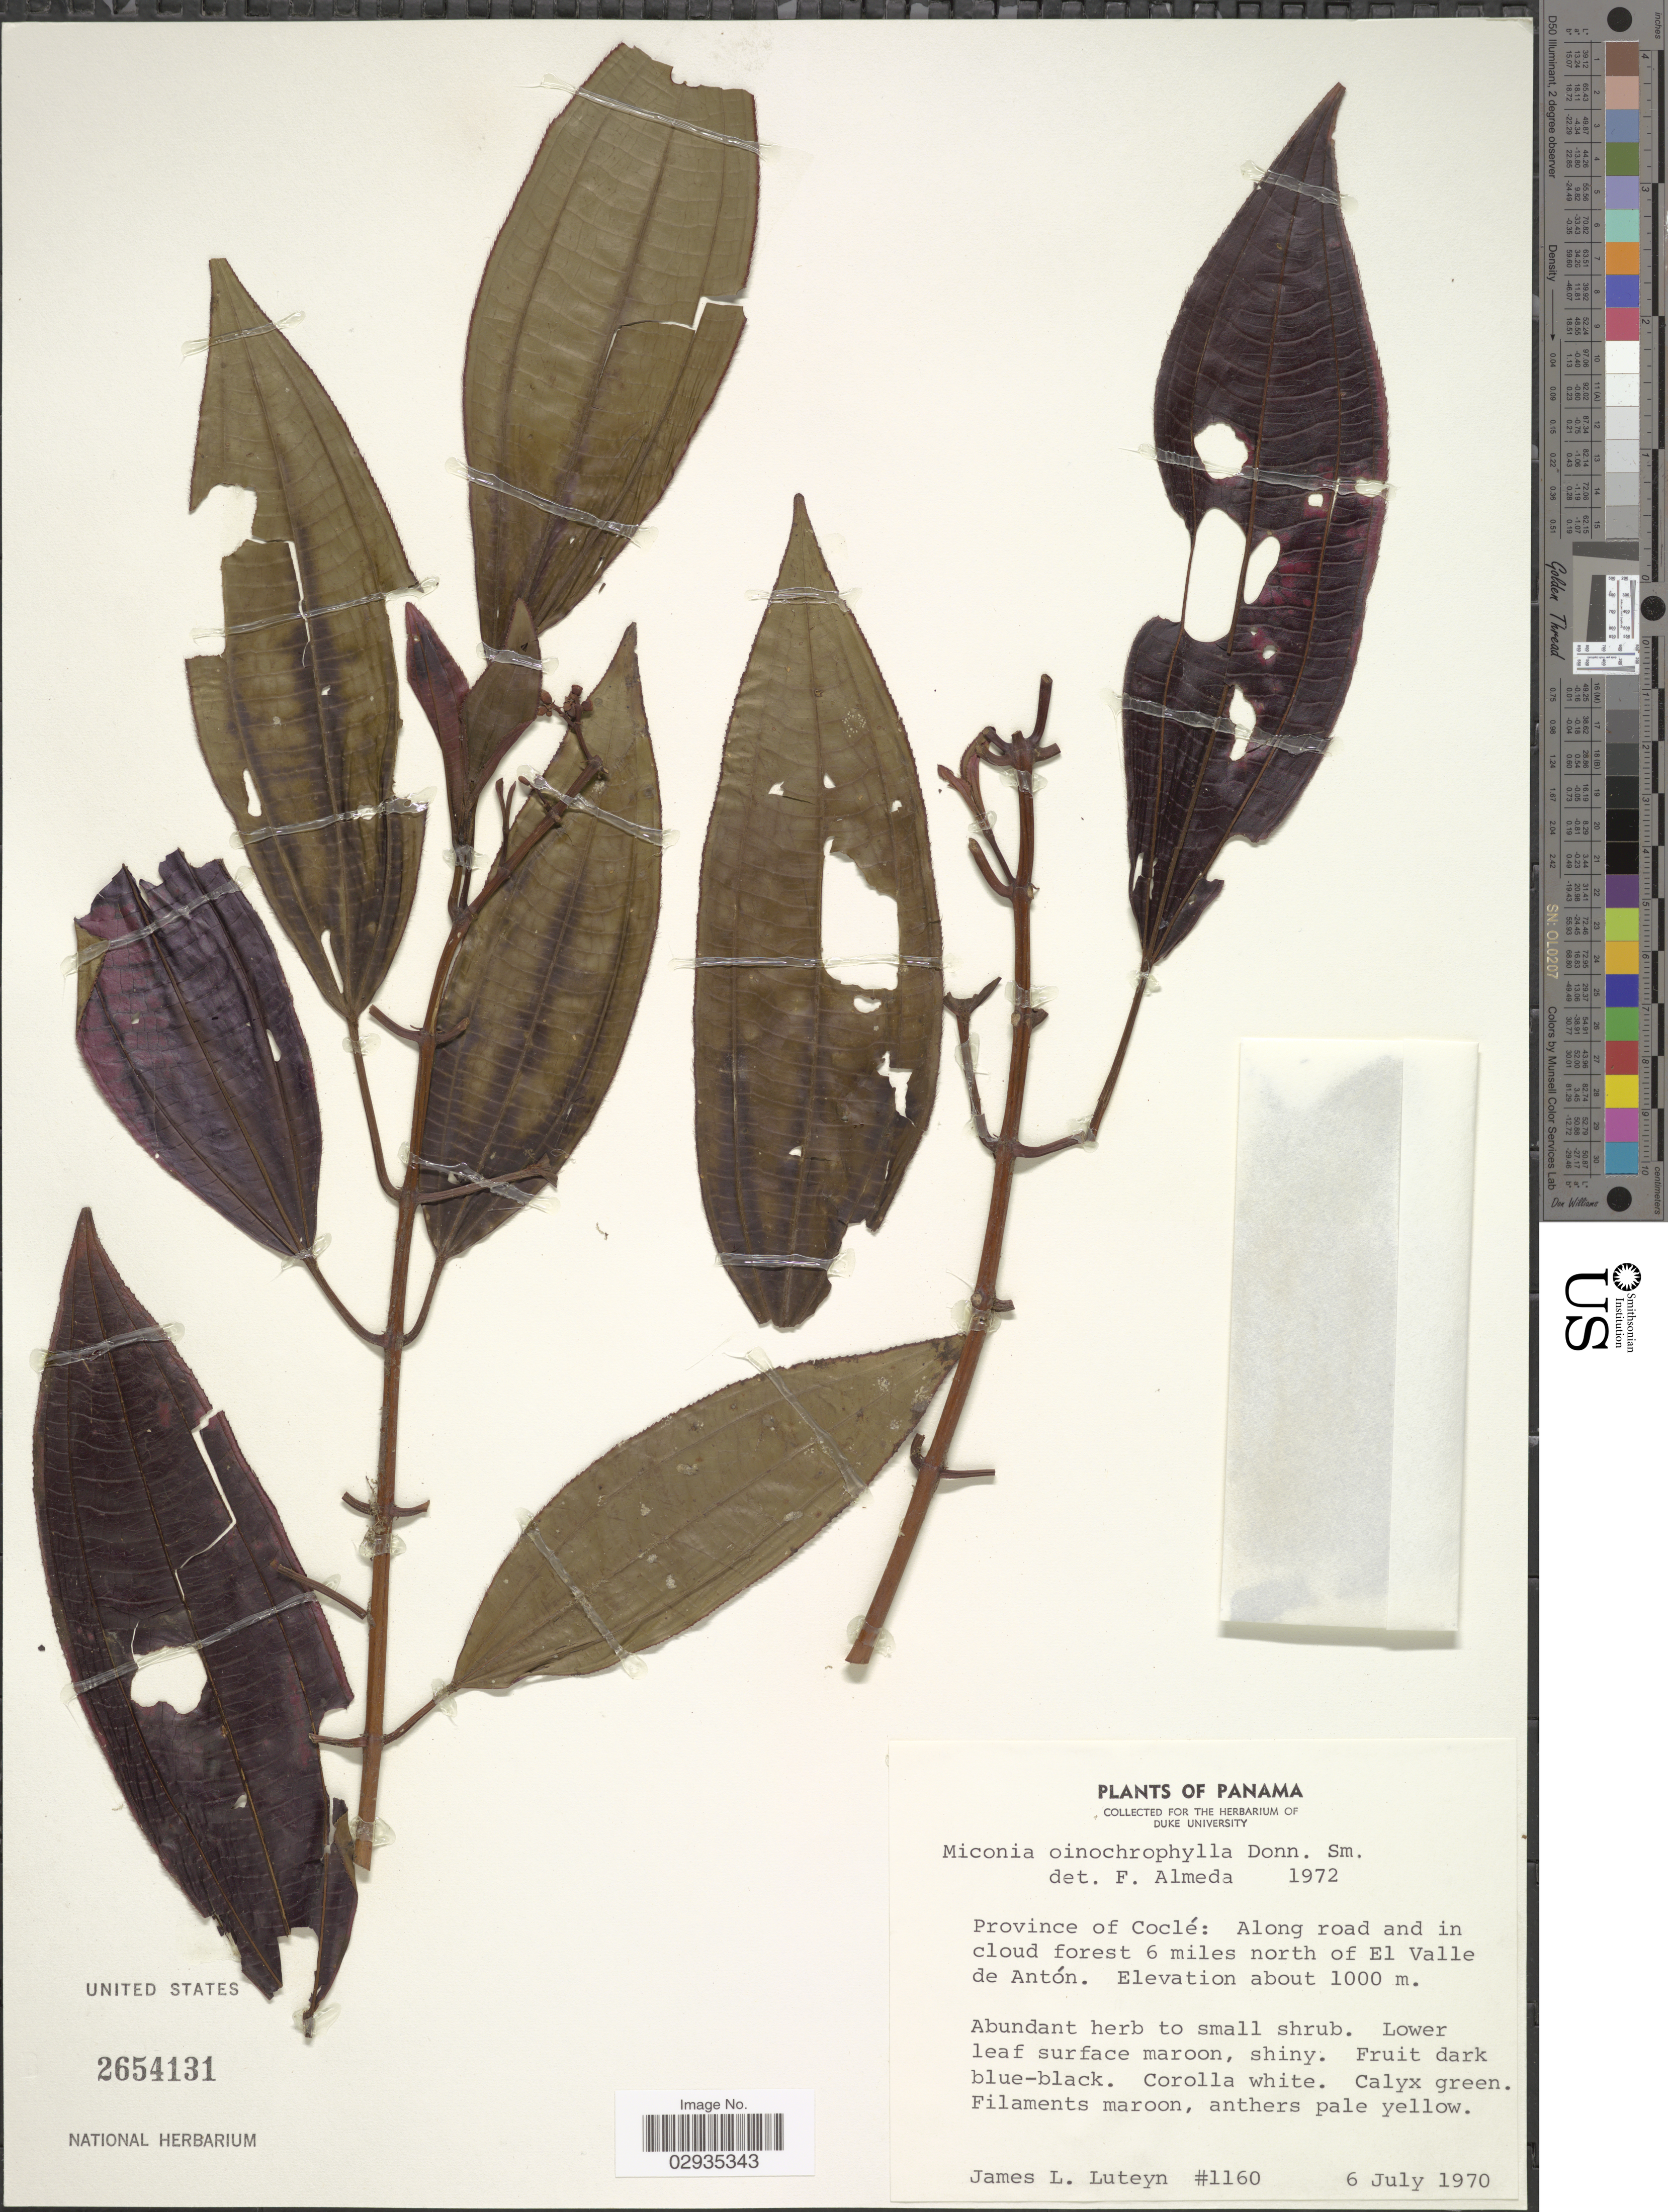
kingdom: Plantae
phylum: Tracheophyta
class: Magnoliopsida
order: Myrtales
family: Melastomataceae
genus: Miconia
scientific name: Miconia oinochrophylla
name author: Donn. Sm.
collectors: J. L. Luteyn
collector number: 1160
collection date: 1970-07-06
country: Panama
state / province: Coclé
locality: Along road and in cloud forest 6 miles north of El Valle de Antón.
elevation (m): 1000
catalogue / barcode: US 2654131